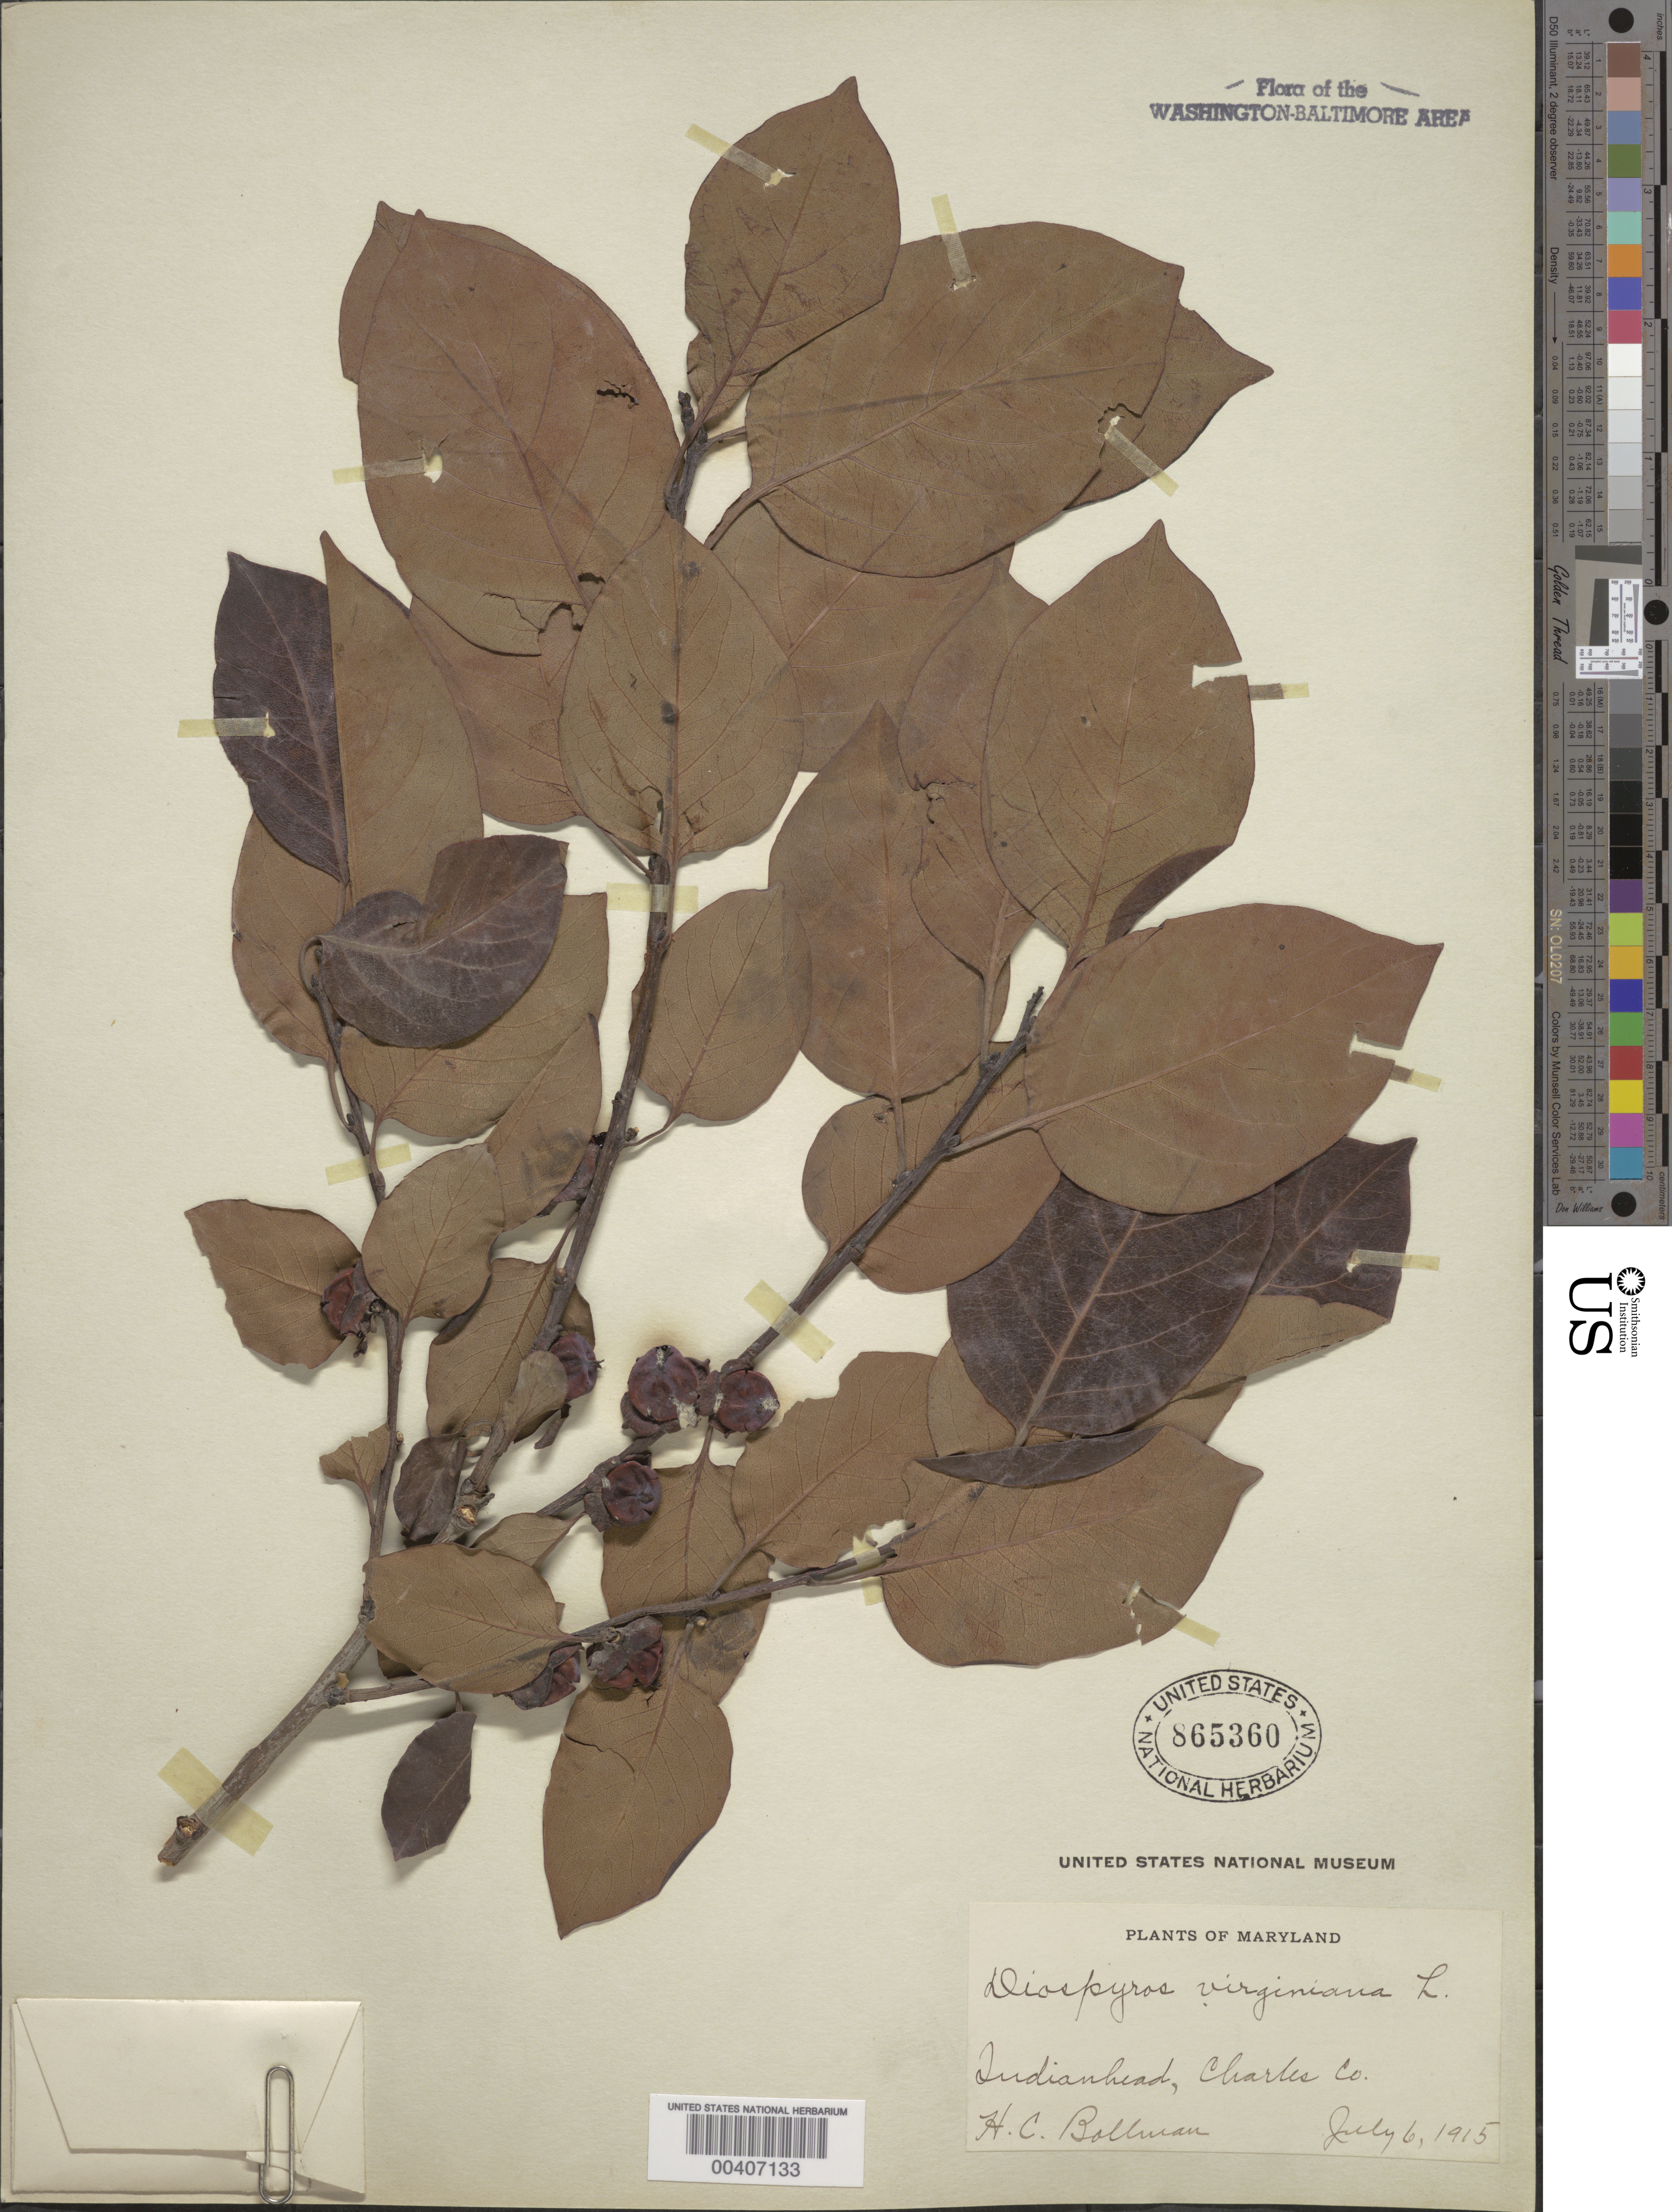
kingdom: Plantae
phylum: Tracheophyta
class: Magnoliopsida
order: Ericales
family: Ebenaceae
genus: Diospyros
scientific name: Diospyros virginiana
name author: L.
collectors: H. C. Bollman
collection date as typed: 06 Jul 1915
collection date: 1915-07-06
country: United States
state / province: Maryland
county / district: Charles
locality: Indianhead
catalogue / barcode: US 865360